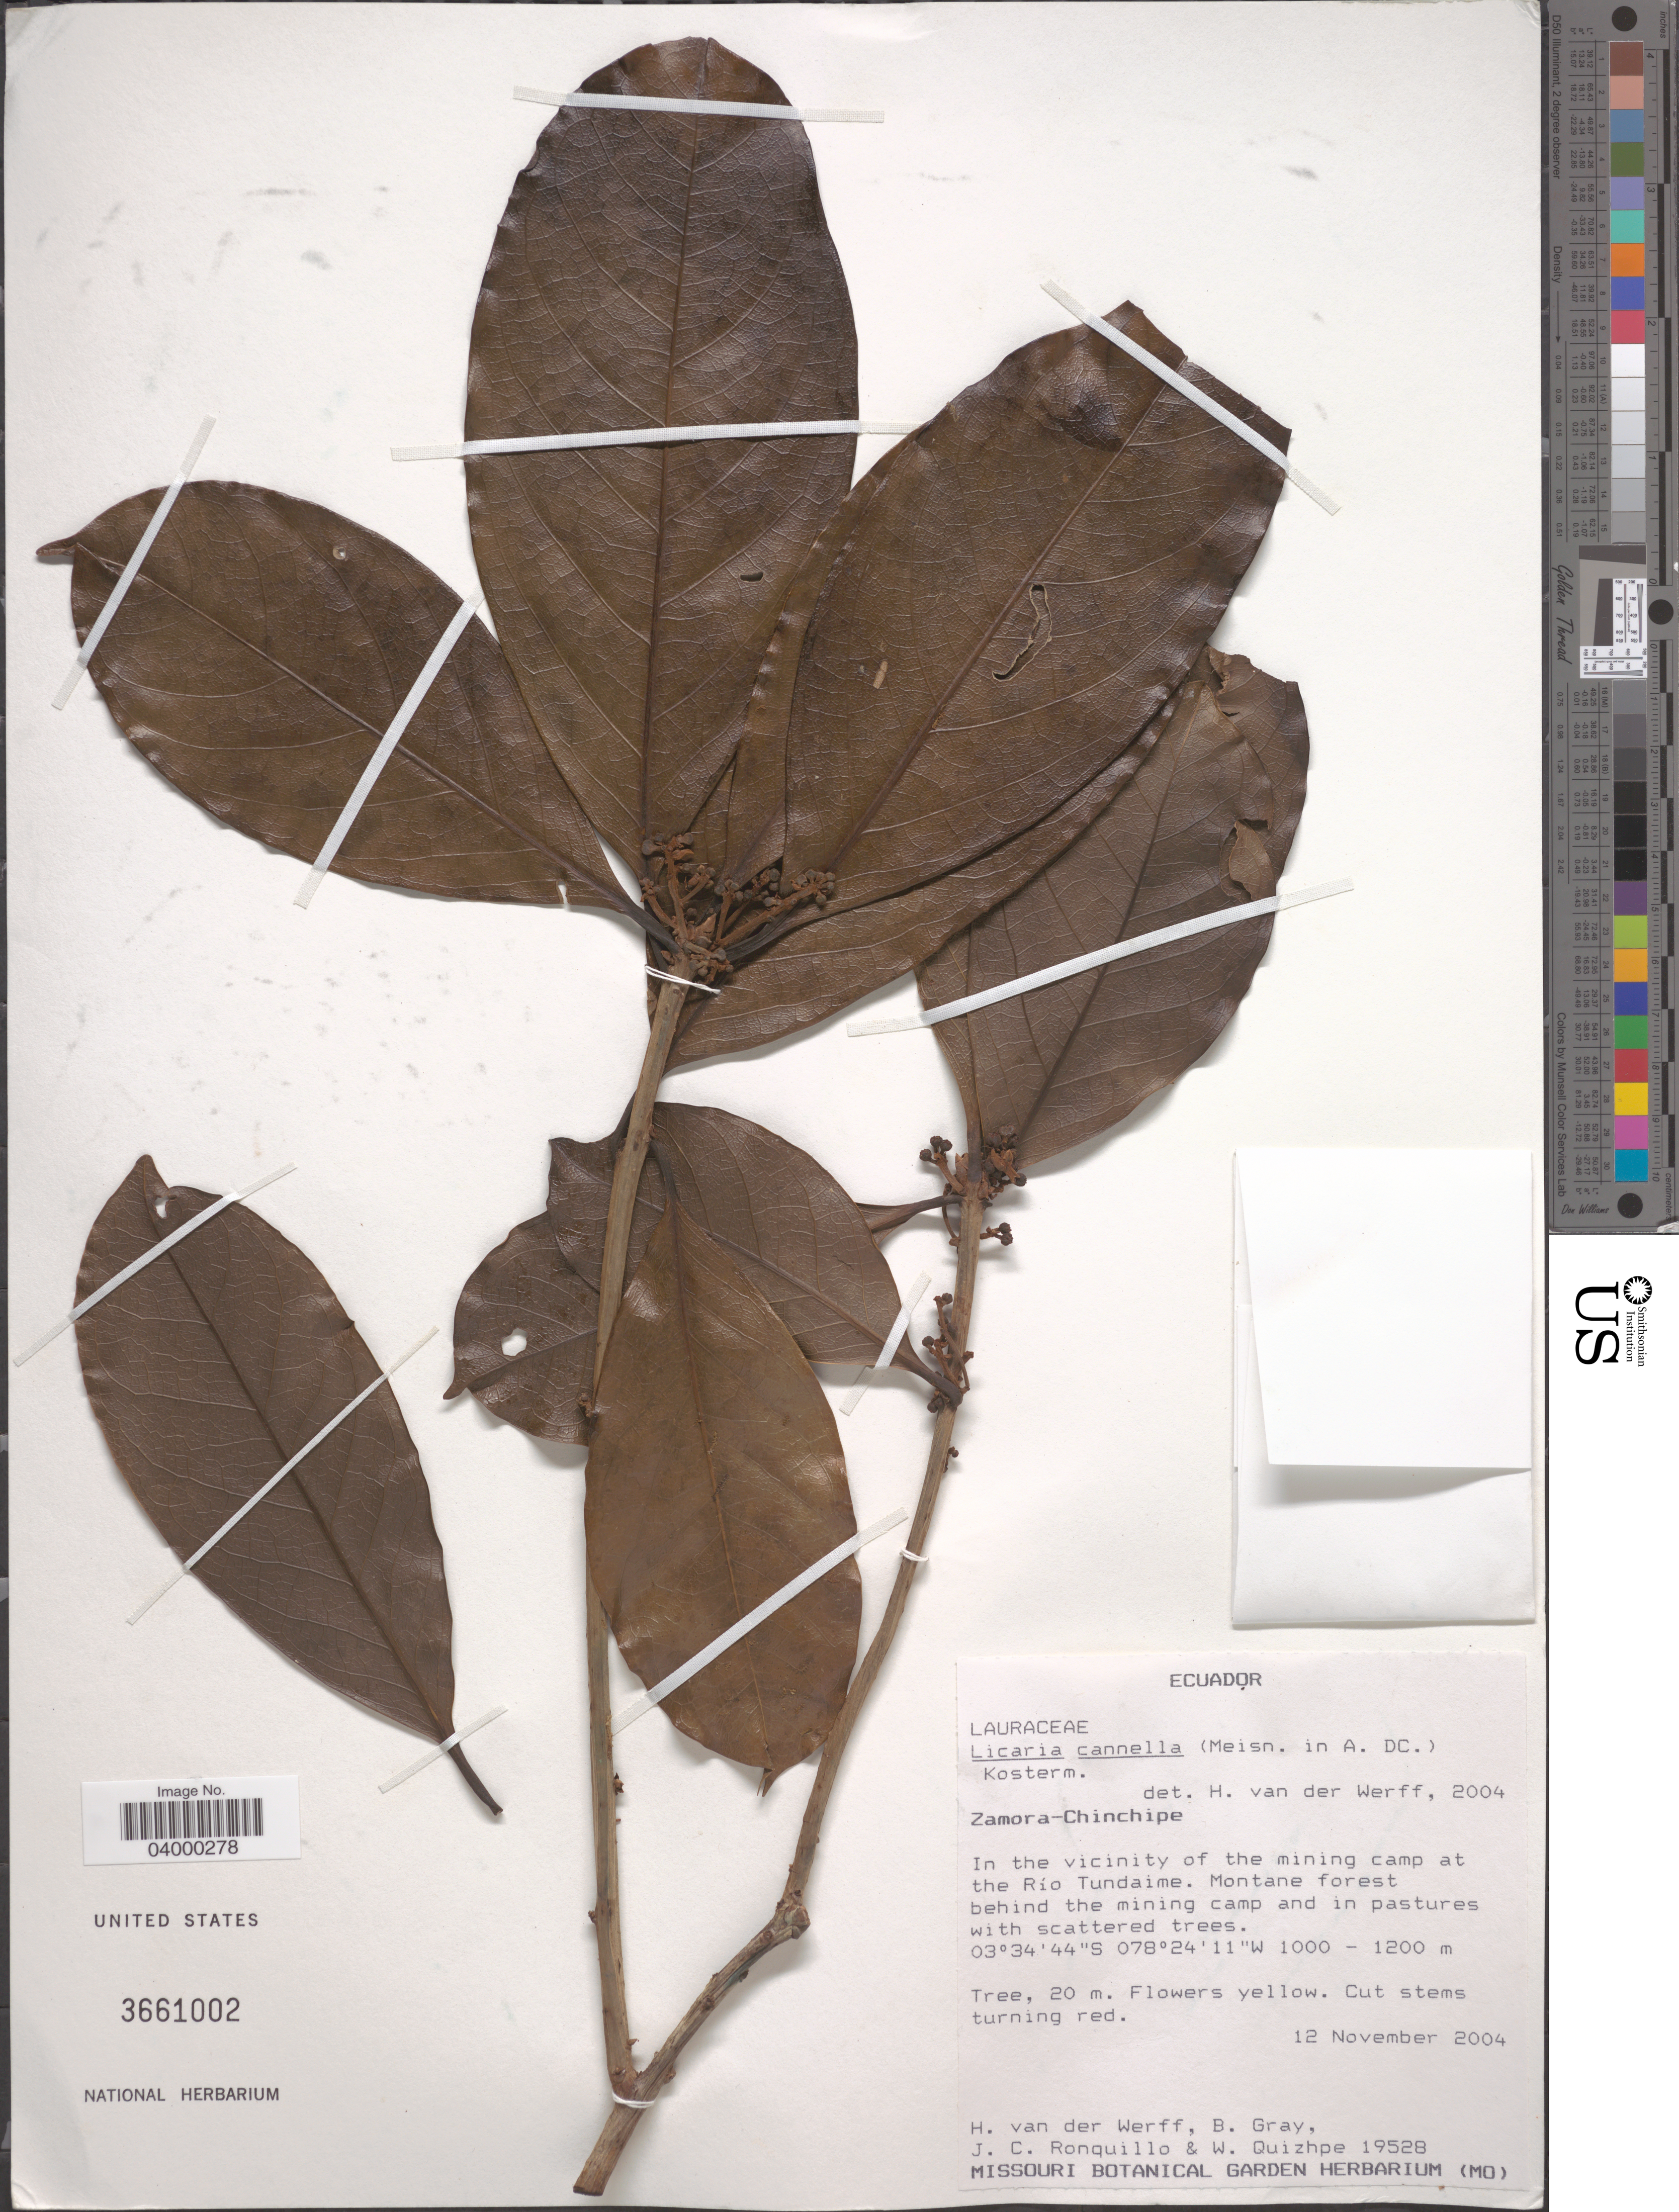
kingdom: Plantae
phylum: Tracheophyta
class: Magnoliopsida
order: Laurales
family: Lauraceae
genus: Licaria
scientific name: Licaria cannella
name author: (Meisn.) Kosterm.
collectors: H. van der Werff, B. Gray, J. Ronquillo & W. Quizhpe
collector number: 19528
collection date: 2004-11-12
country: Ecuador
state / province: Zamora-Chinchipe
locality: In the vicinity of the mining camp at the Río Tundaime.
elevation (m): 1000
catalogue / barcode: US 3661002